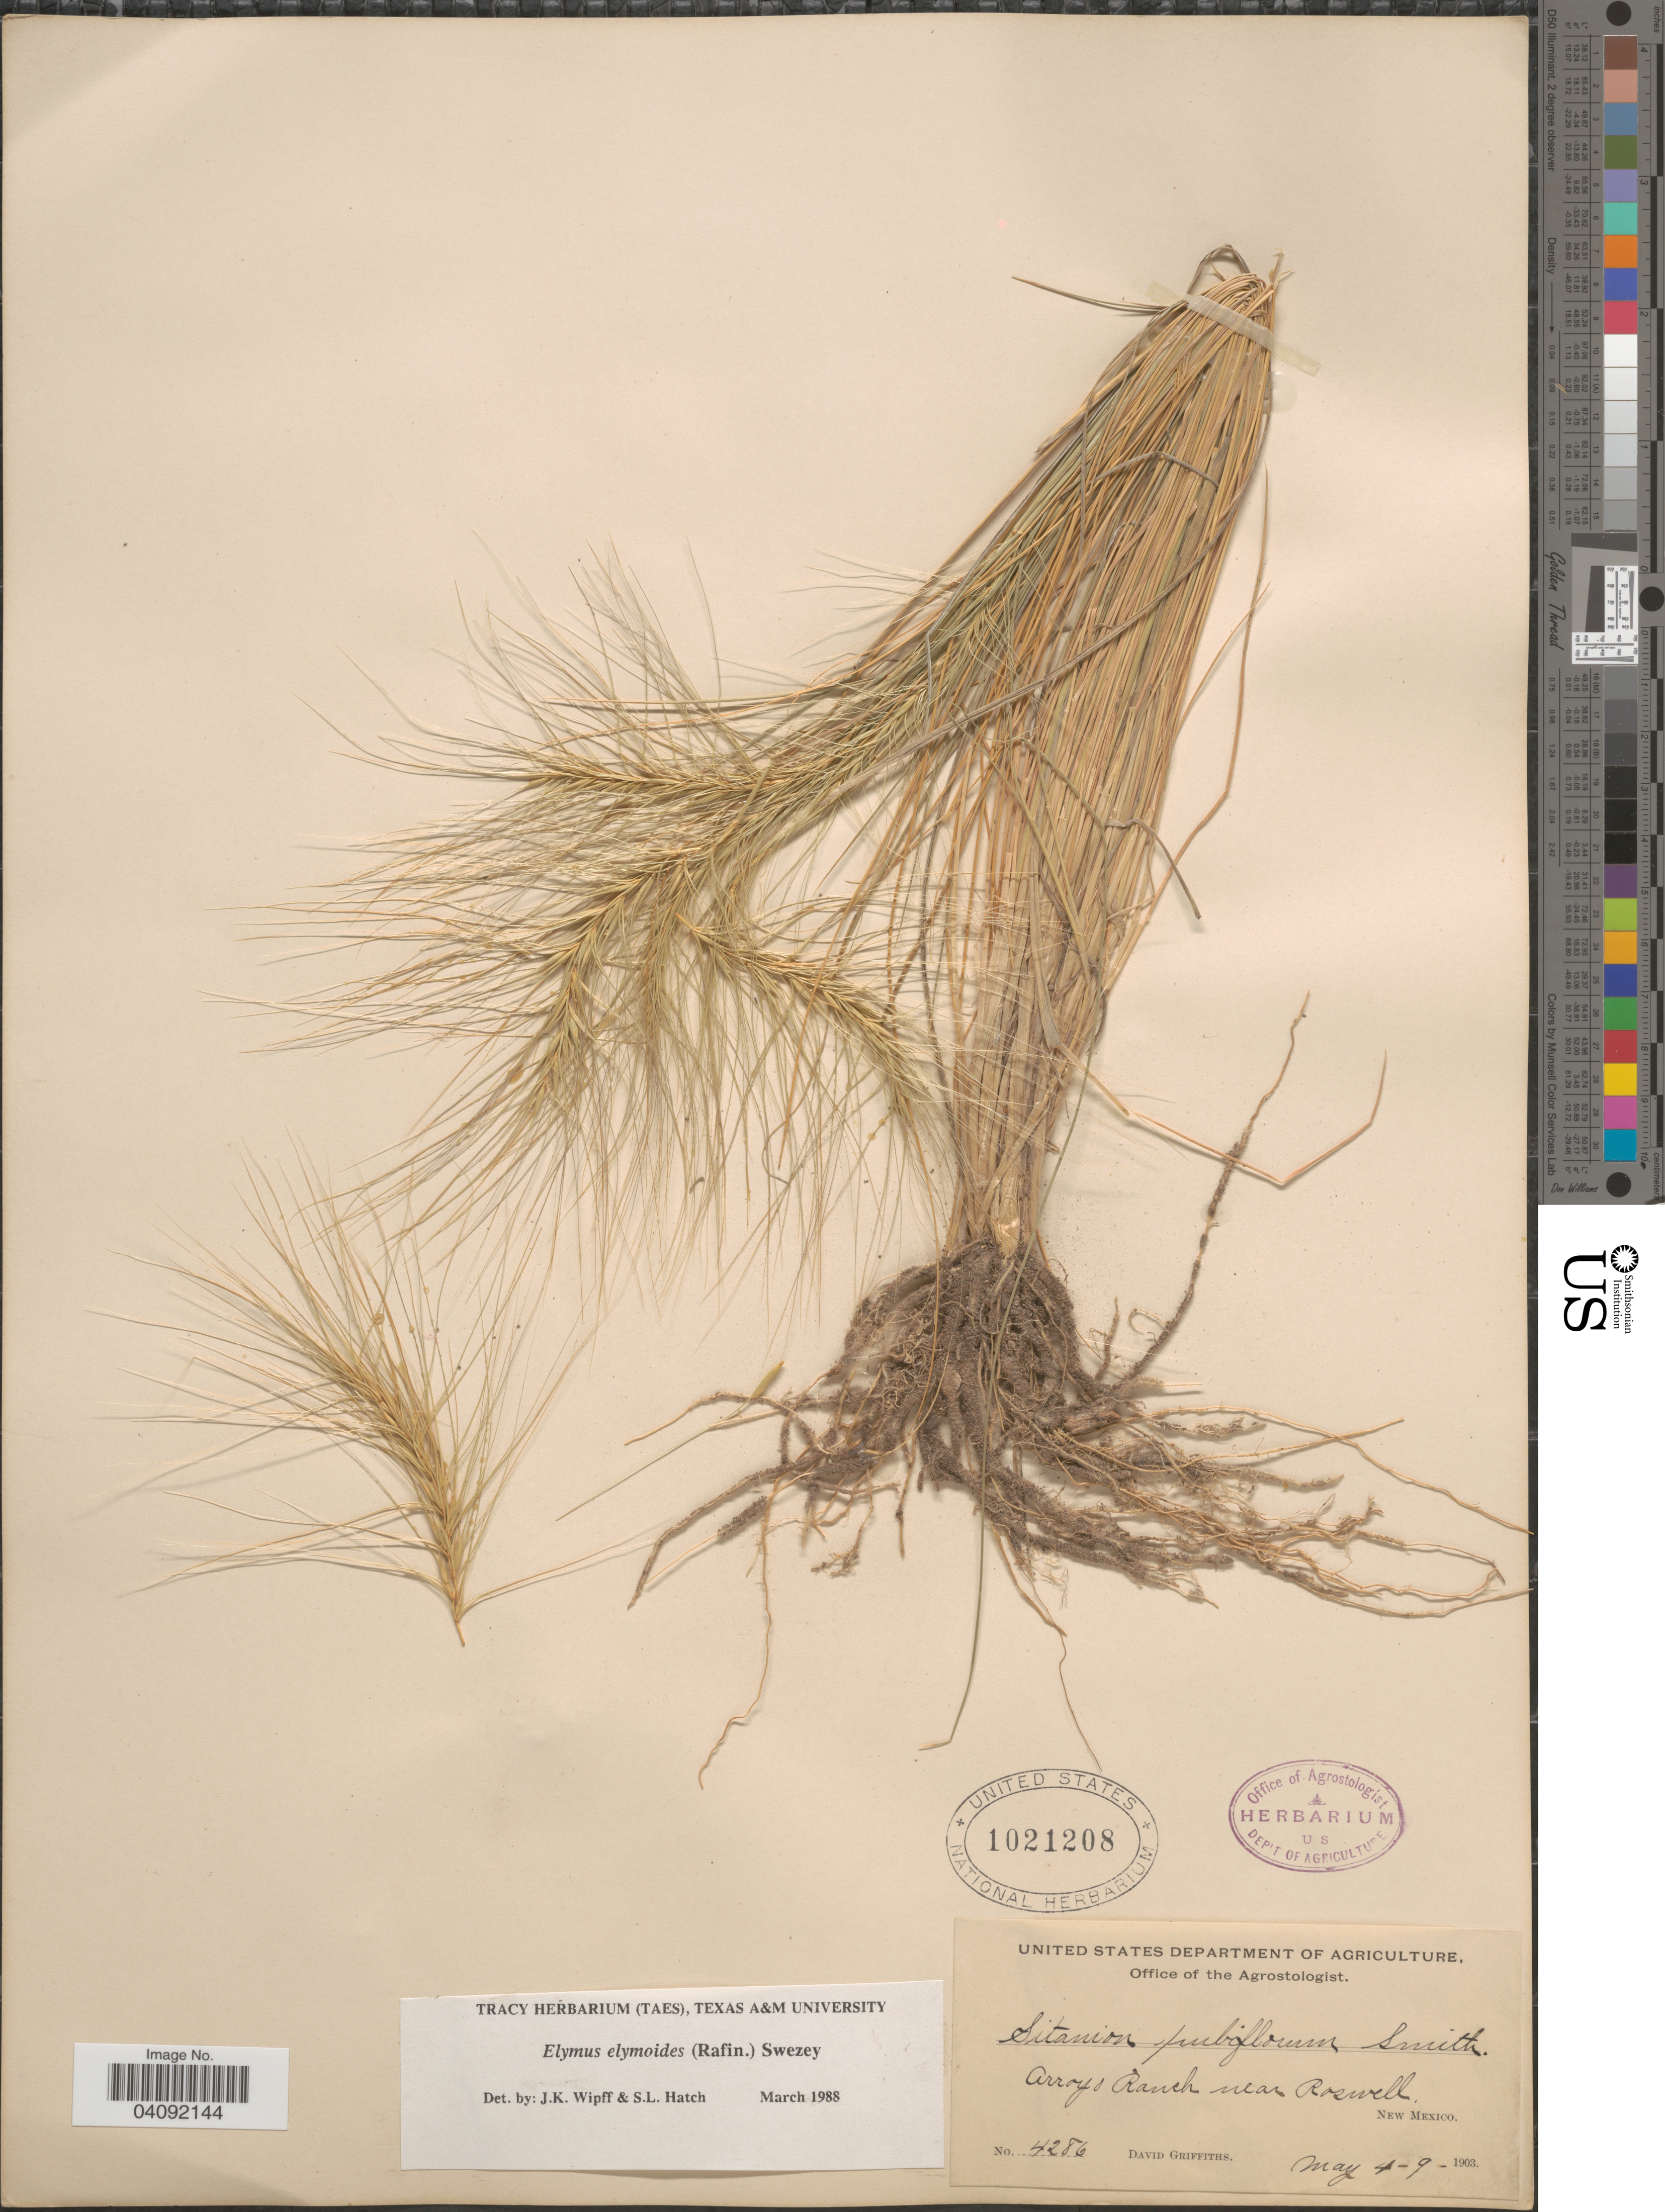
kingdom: Plantae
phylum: Tracheophyta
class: Liliopsida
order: Poales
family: Poaceae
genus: Elymus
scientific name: Elymus elymoides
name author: (Raf.) Swezey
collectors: D. Griffiths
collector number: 4286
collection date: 1903-05-04/1903-05-09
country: United States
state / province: New Mexico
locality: Arroyo Ranch near Roswell.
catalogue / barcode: US 1021208